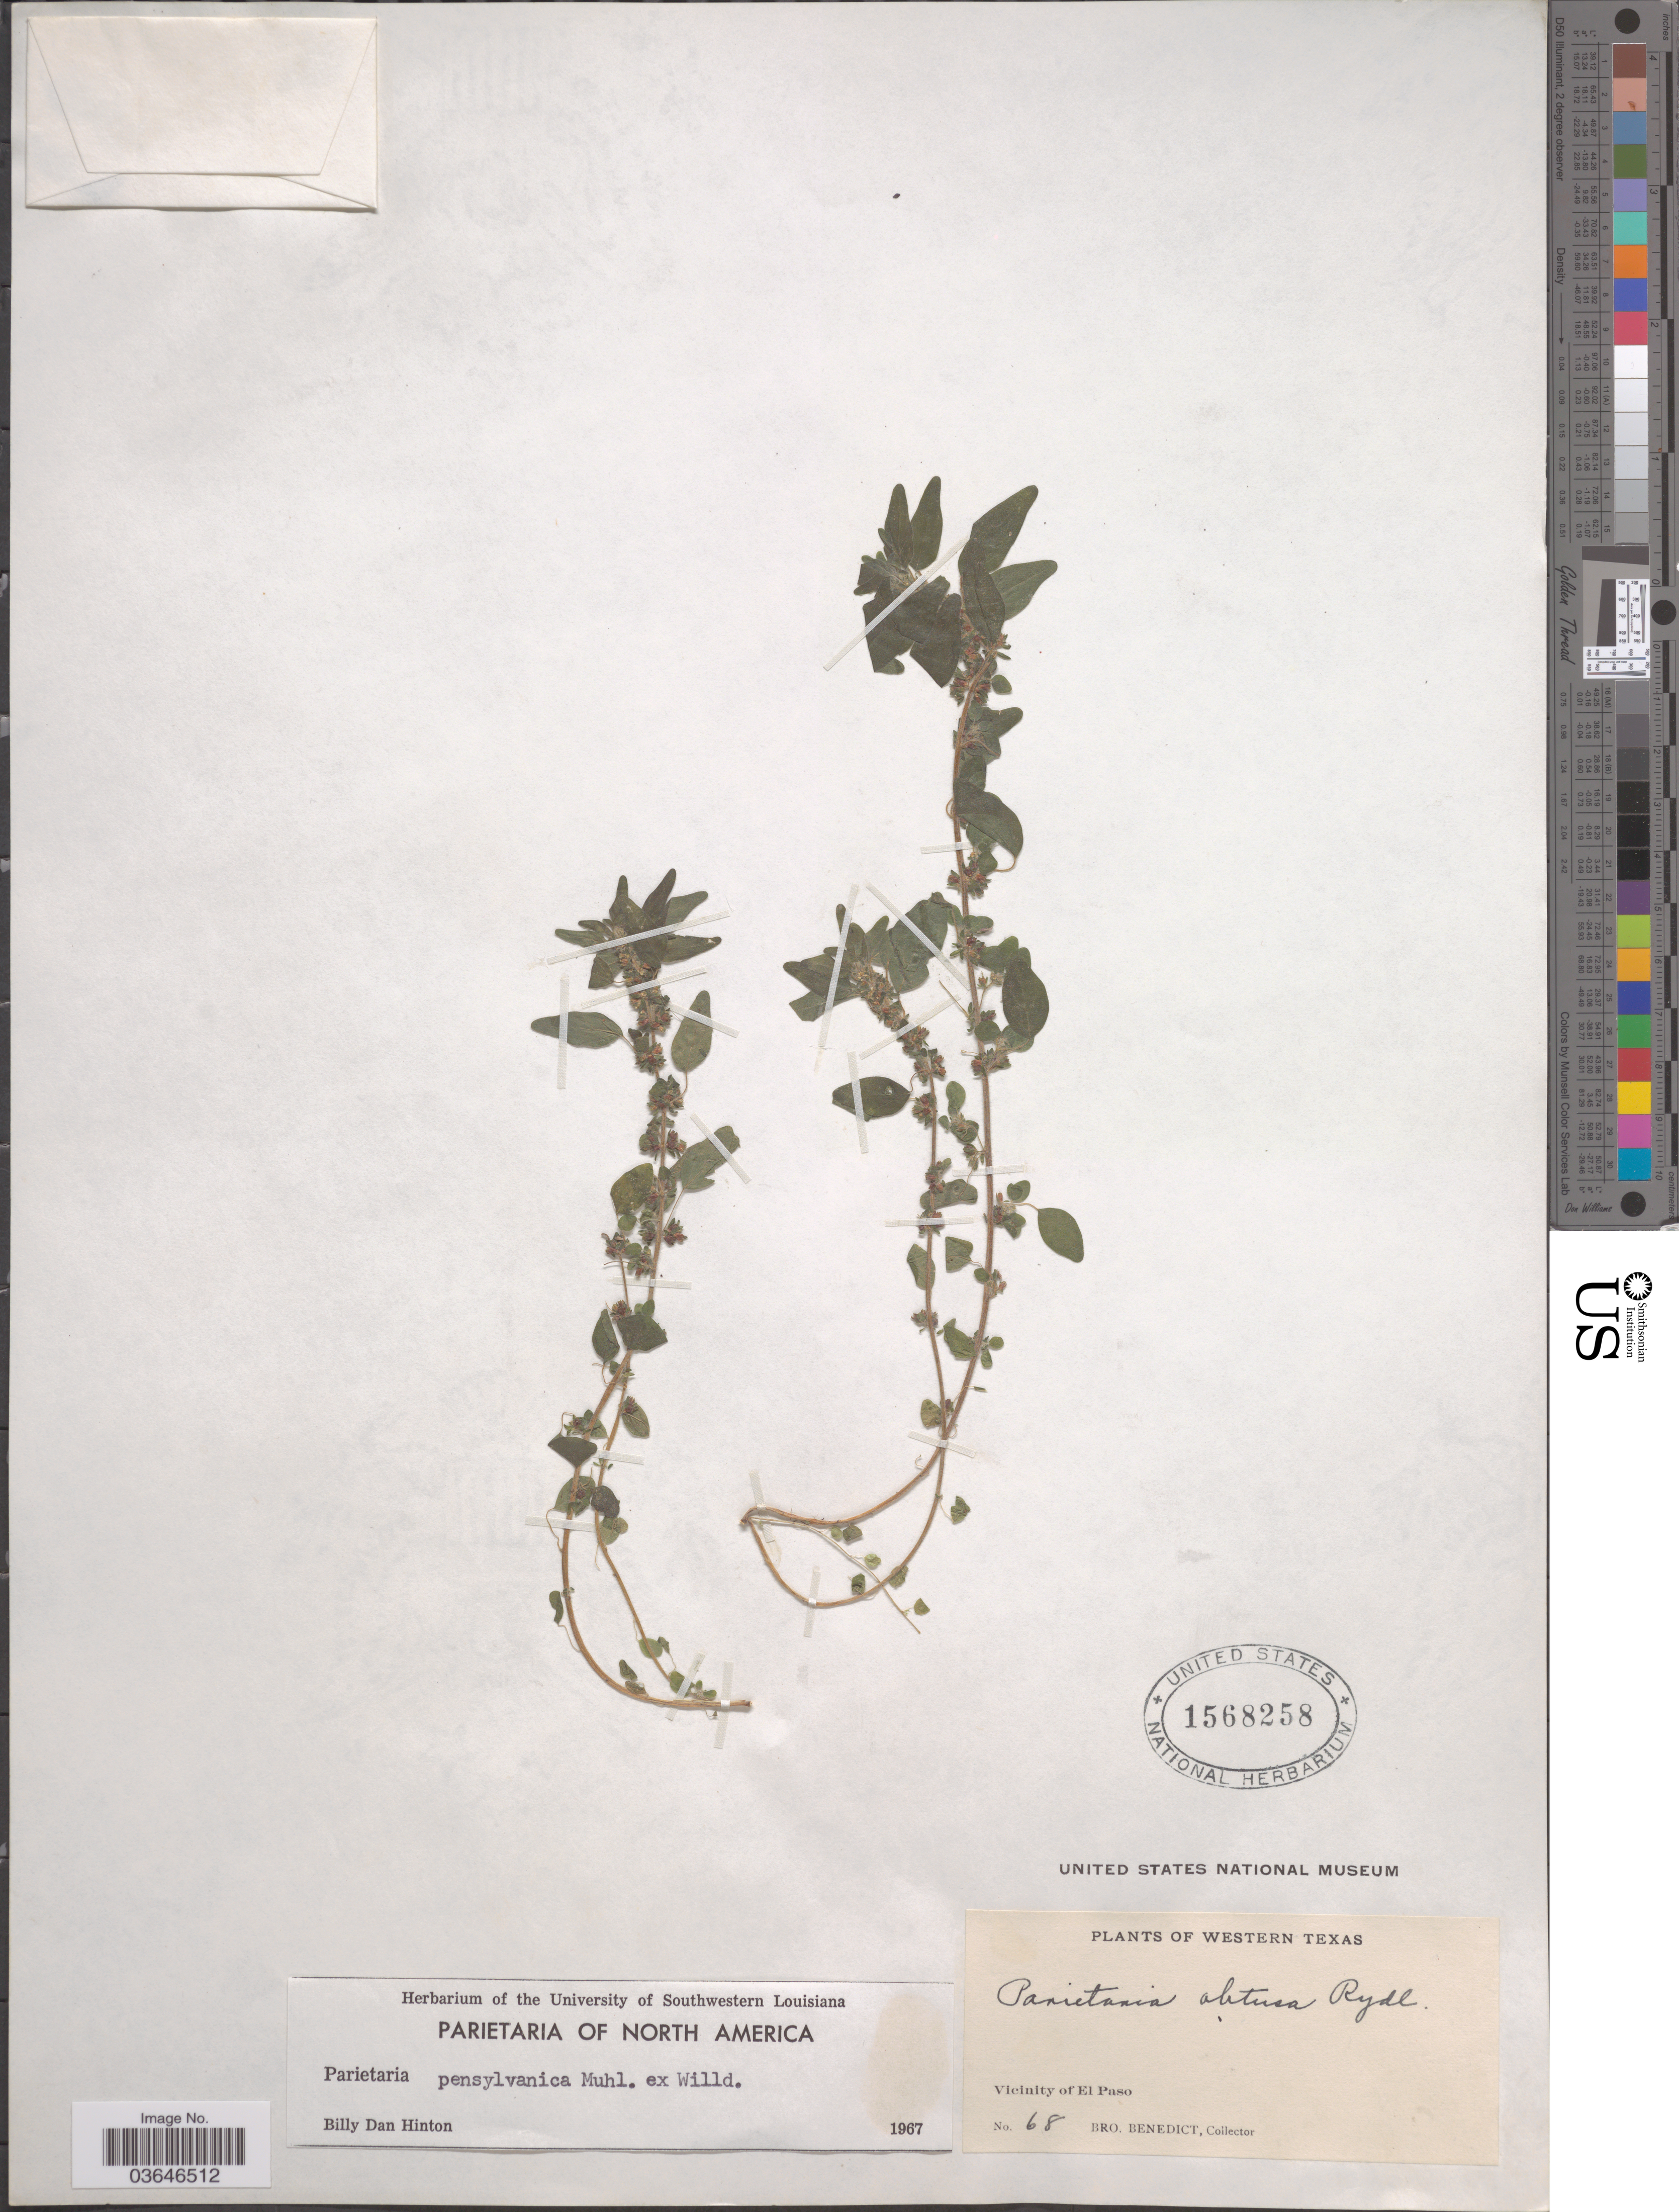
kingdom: Plantae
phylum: Tracheophyta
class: Magnoliopsida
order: Rosales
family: Urticaceae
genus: Parietaria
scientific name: Parietaria pensylvanica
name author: Muhl. ex Willd.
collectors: Bro. Benedict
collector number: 68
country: United States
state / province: Texas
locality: Western Texas. Vicinity of El Paso.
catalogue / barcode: US 1568258